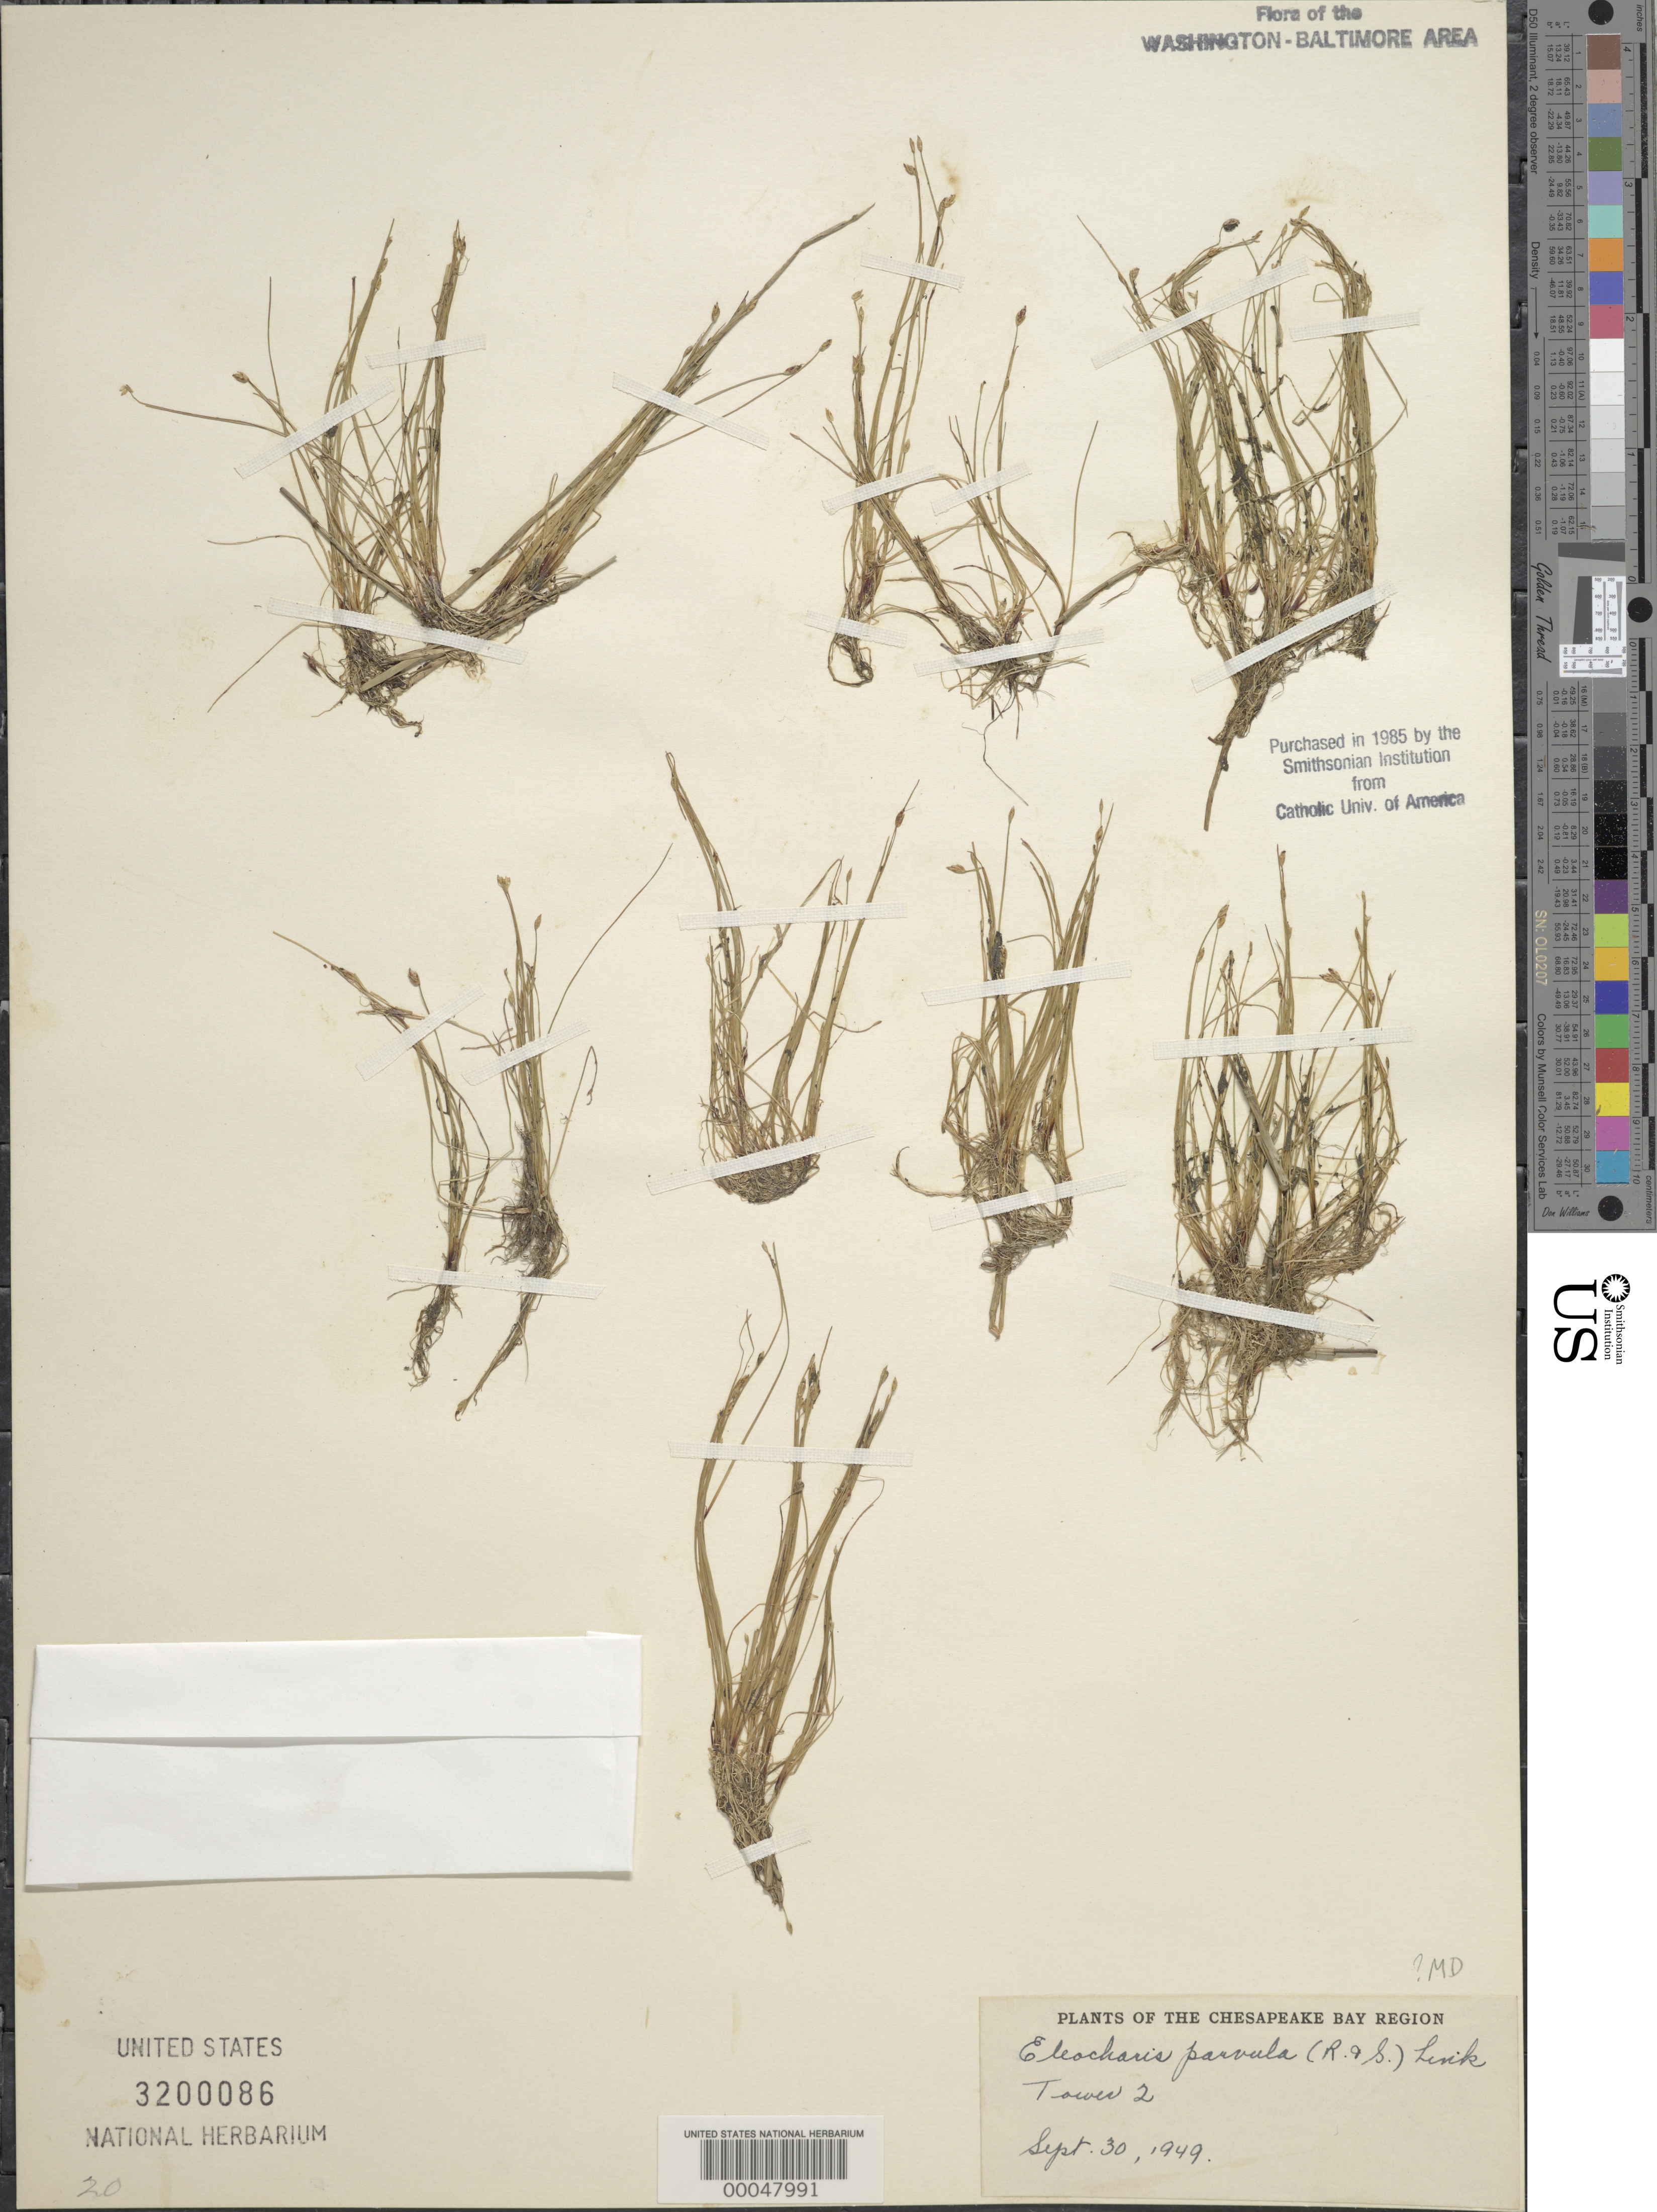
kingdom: Plantae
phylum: Tracheophyta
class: Liliopsida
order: Poales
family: Cyperaceae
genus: Eleocharis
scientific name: Eleocharis parvula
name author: (Roem. & Schult.) Link ex Williams et al.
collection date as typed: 30 Sep 1949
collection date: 1949-09-30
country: United States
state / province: Maryland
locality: Chesapeake Bay Region, Tower 2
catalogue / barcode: US 3200086